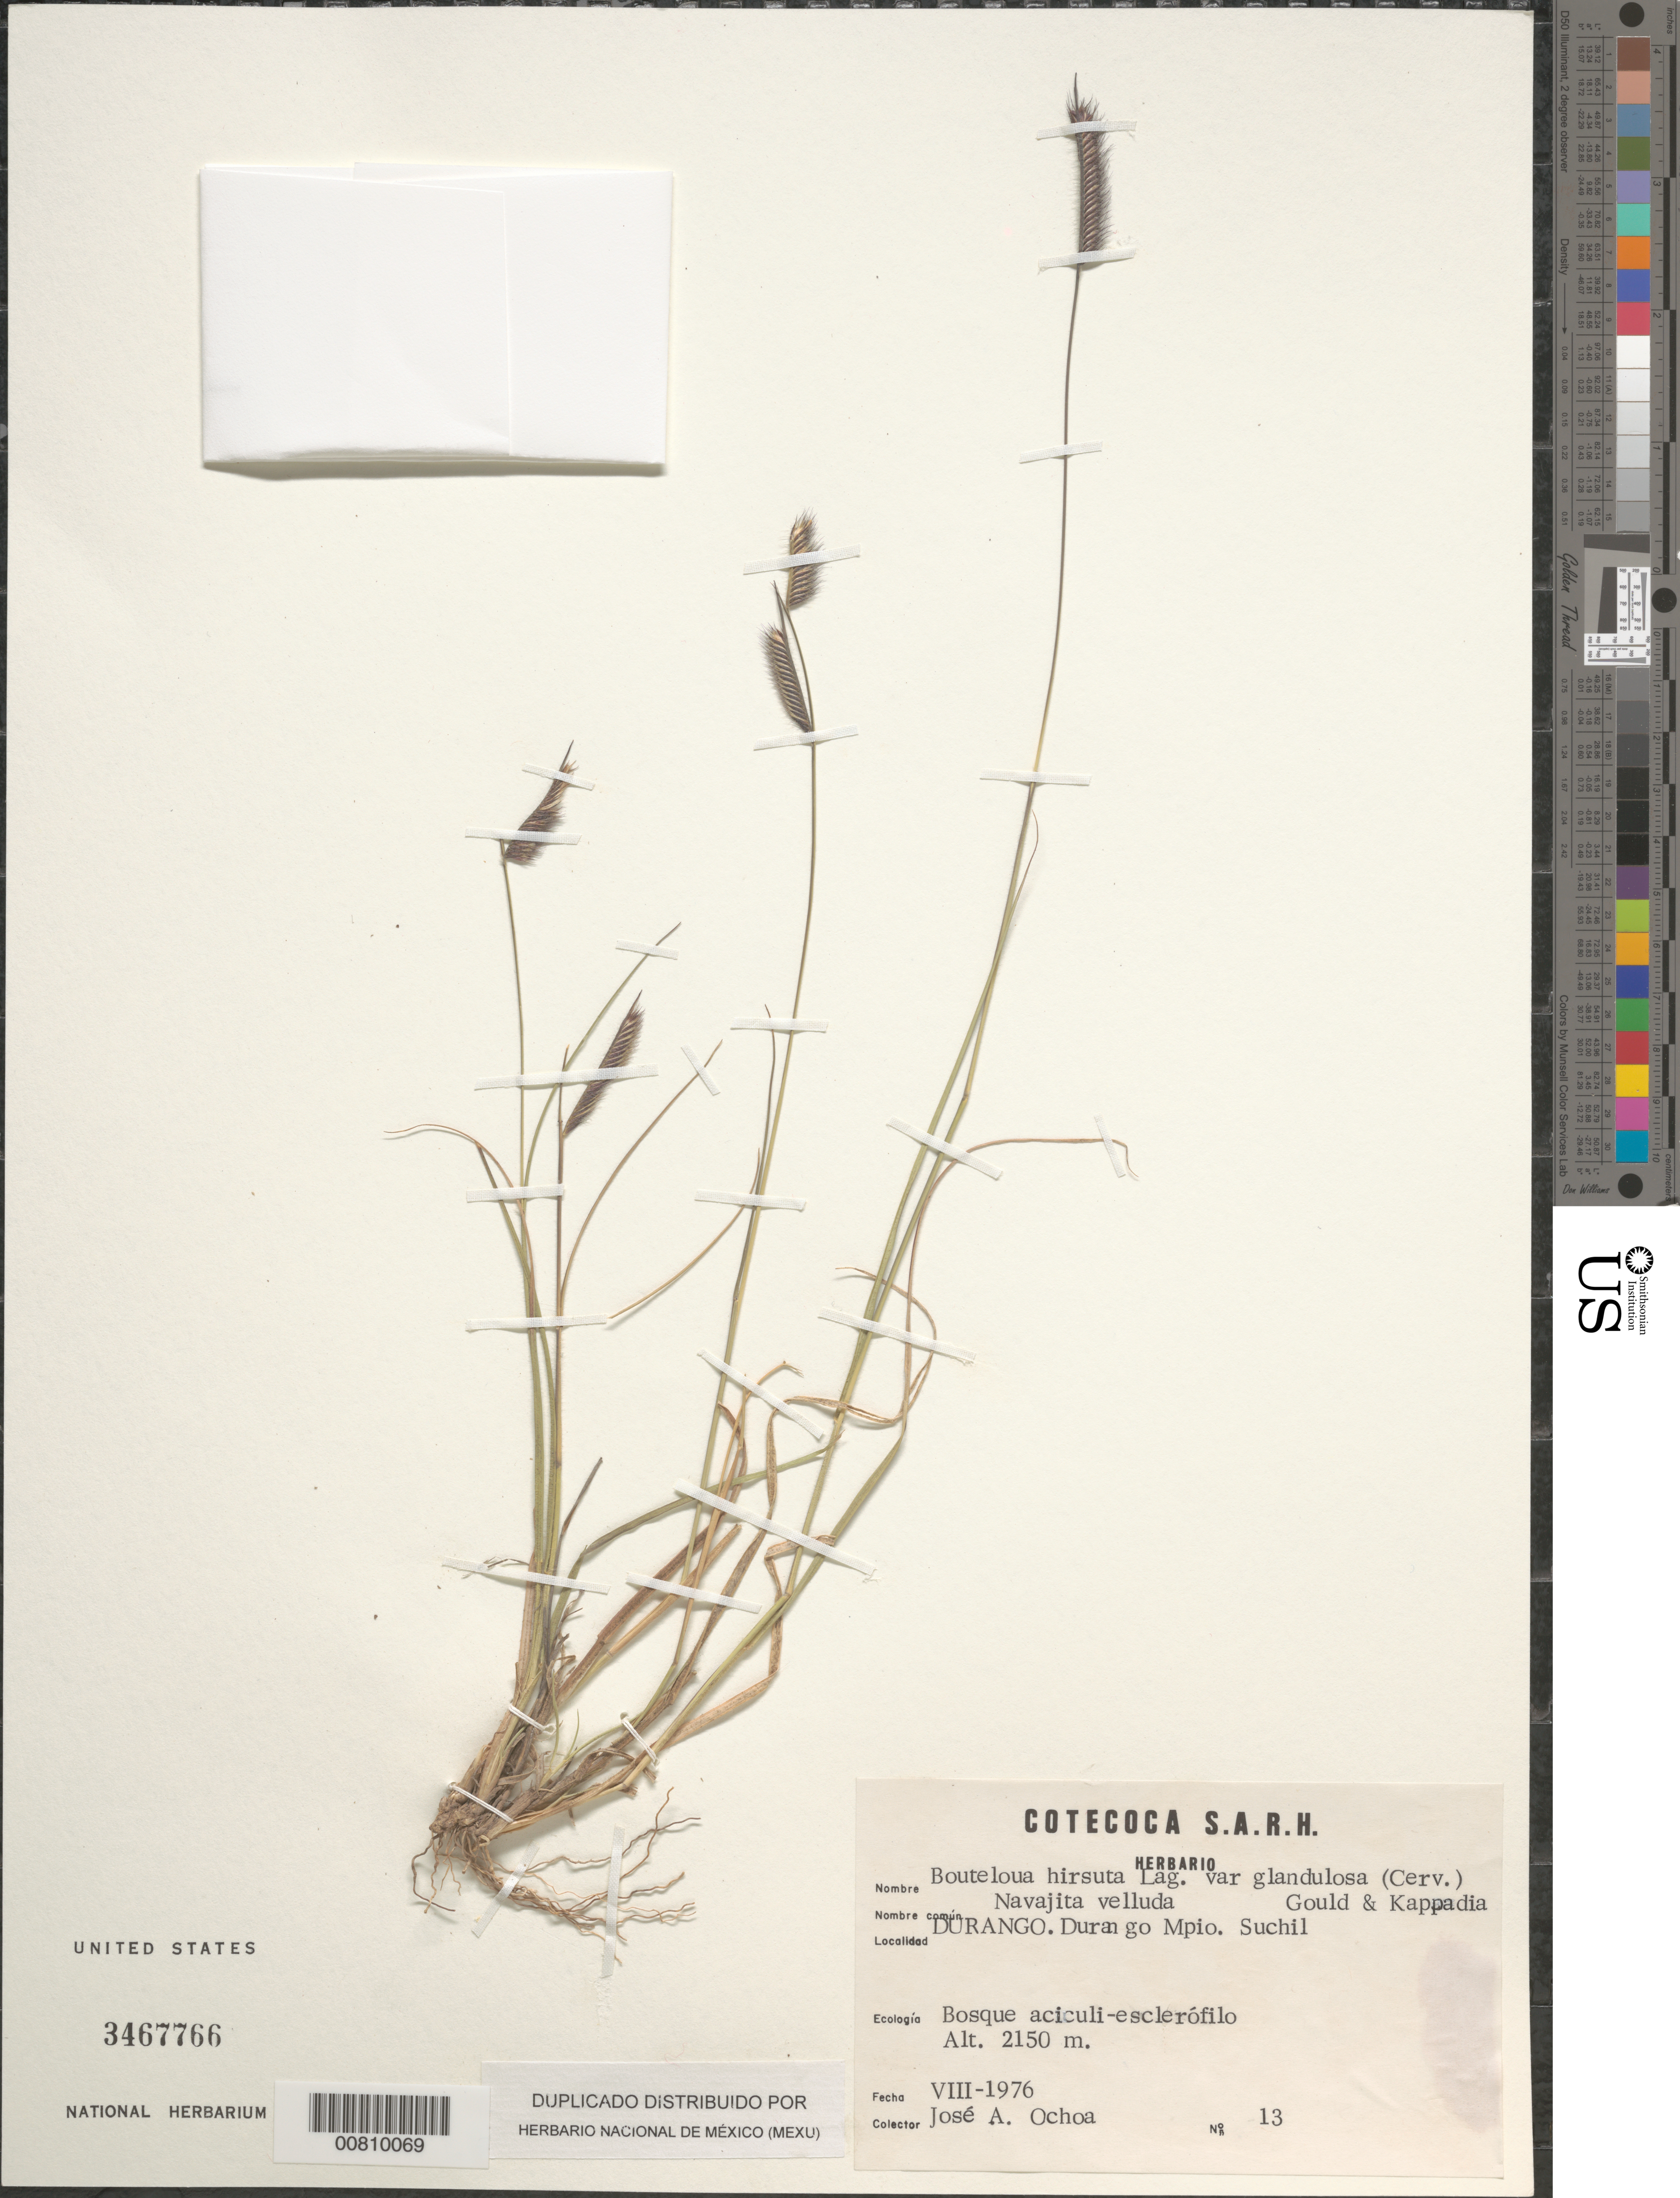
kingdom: Plantae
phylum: Tracheophyta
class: Liliopsida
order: Poales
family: Poaceae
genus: Bouteloua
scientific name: Bouteloua hirsuta var. glandulosa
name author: (Cerv.) Gould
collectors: J. Ochoa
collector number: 13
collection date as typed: Aug 1976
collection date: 1976-08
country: Mexico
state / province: Durango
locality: Suchil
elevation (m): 2150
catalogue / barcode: US 3467766